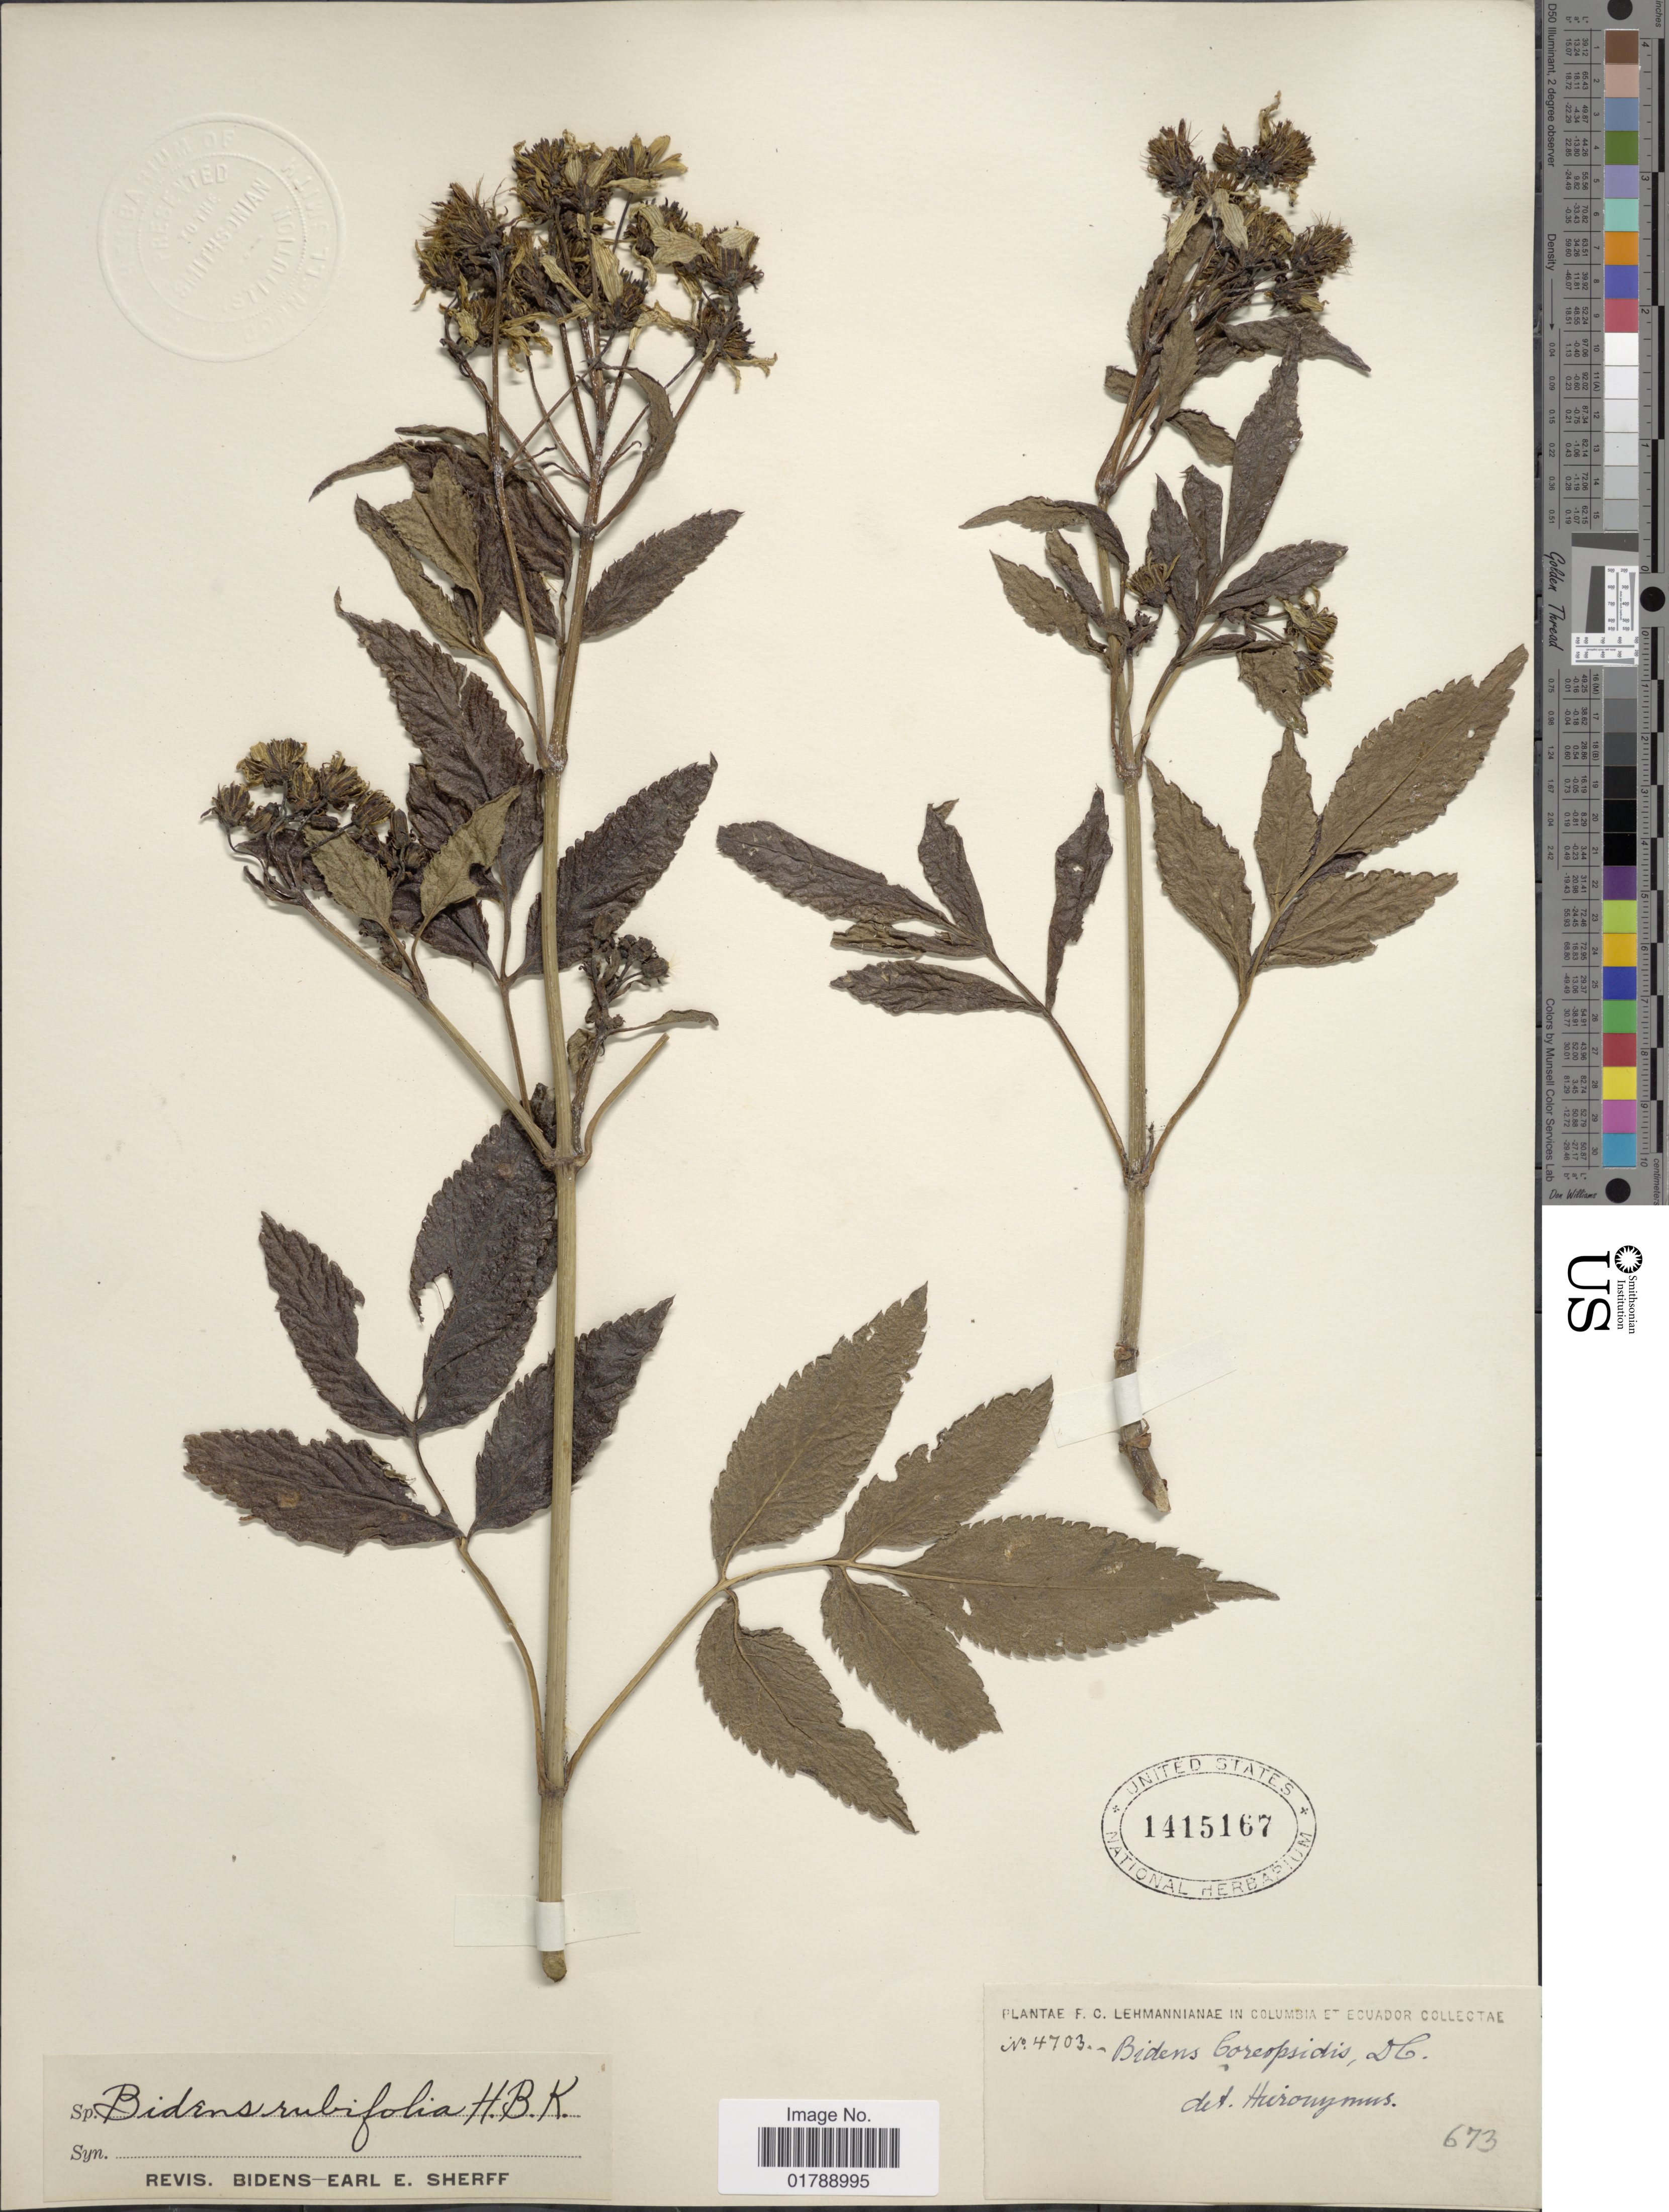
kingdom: Plantae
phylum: Tracheophyta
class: Magnoliopsida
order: Asterales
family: Asteraceae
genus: Bidens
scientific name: Bidens rubifolia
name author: Kunth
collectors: F. C. Lehmann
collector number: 4703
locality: Columbia et Ecuador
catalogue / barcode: US 1415167